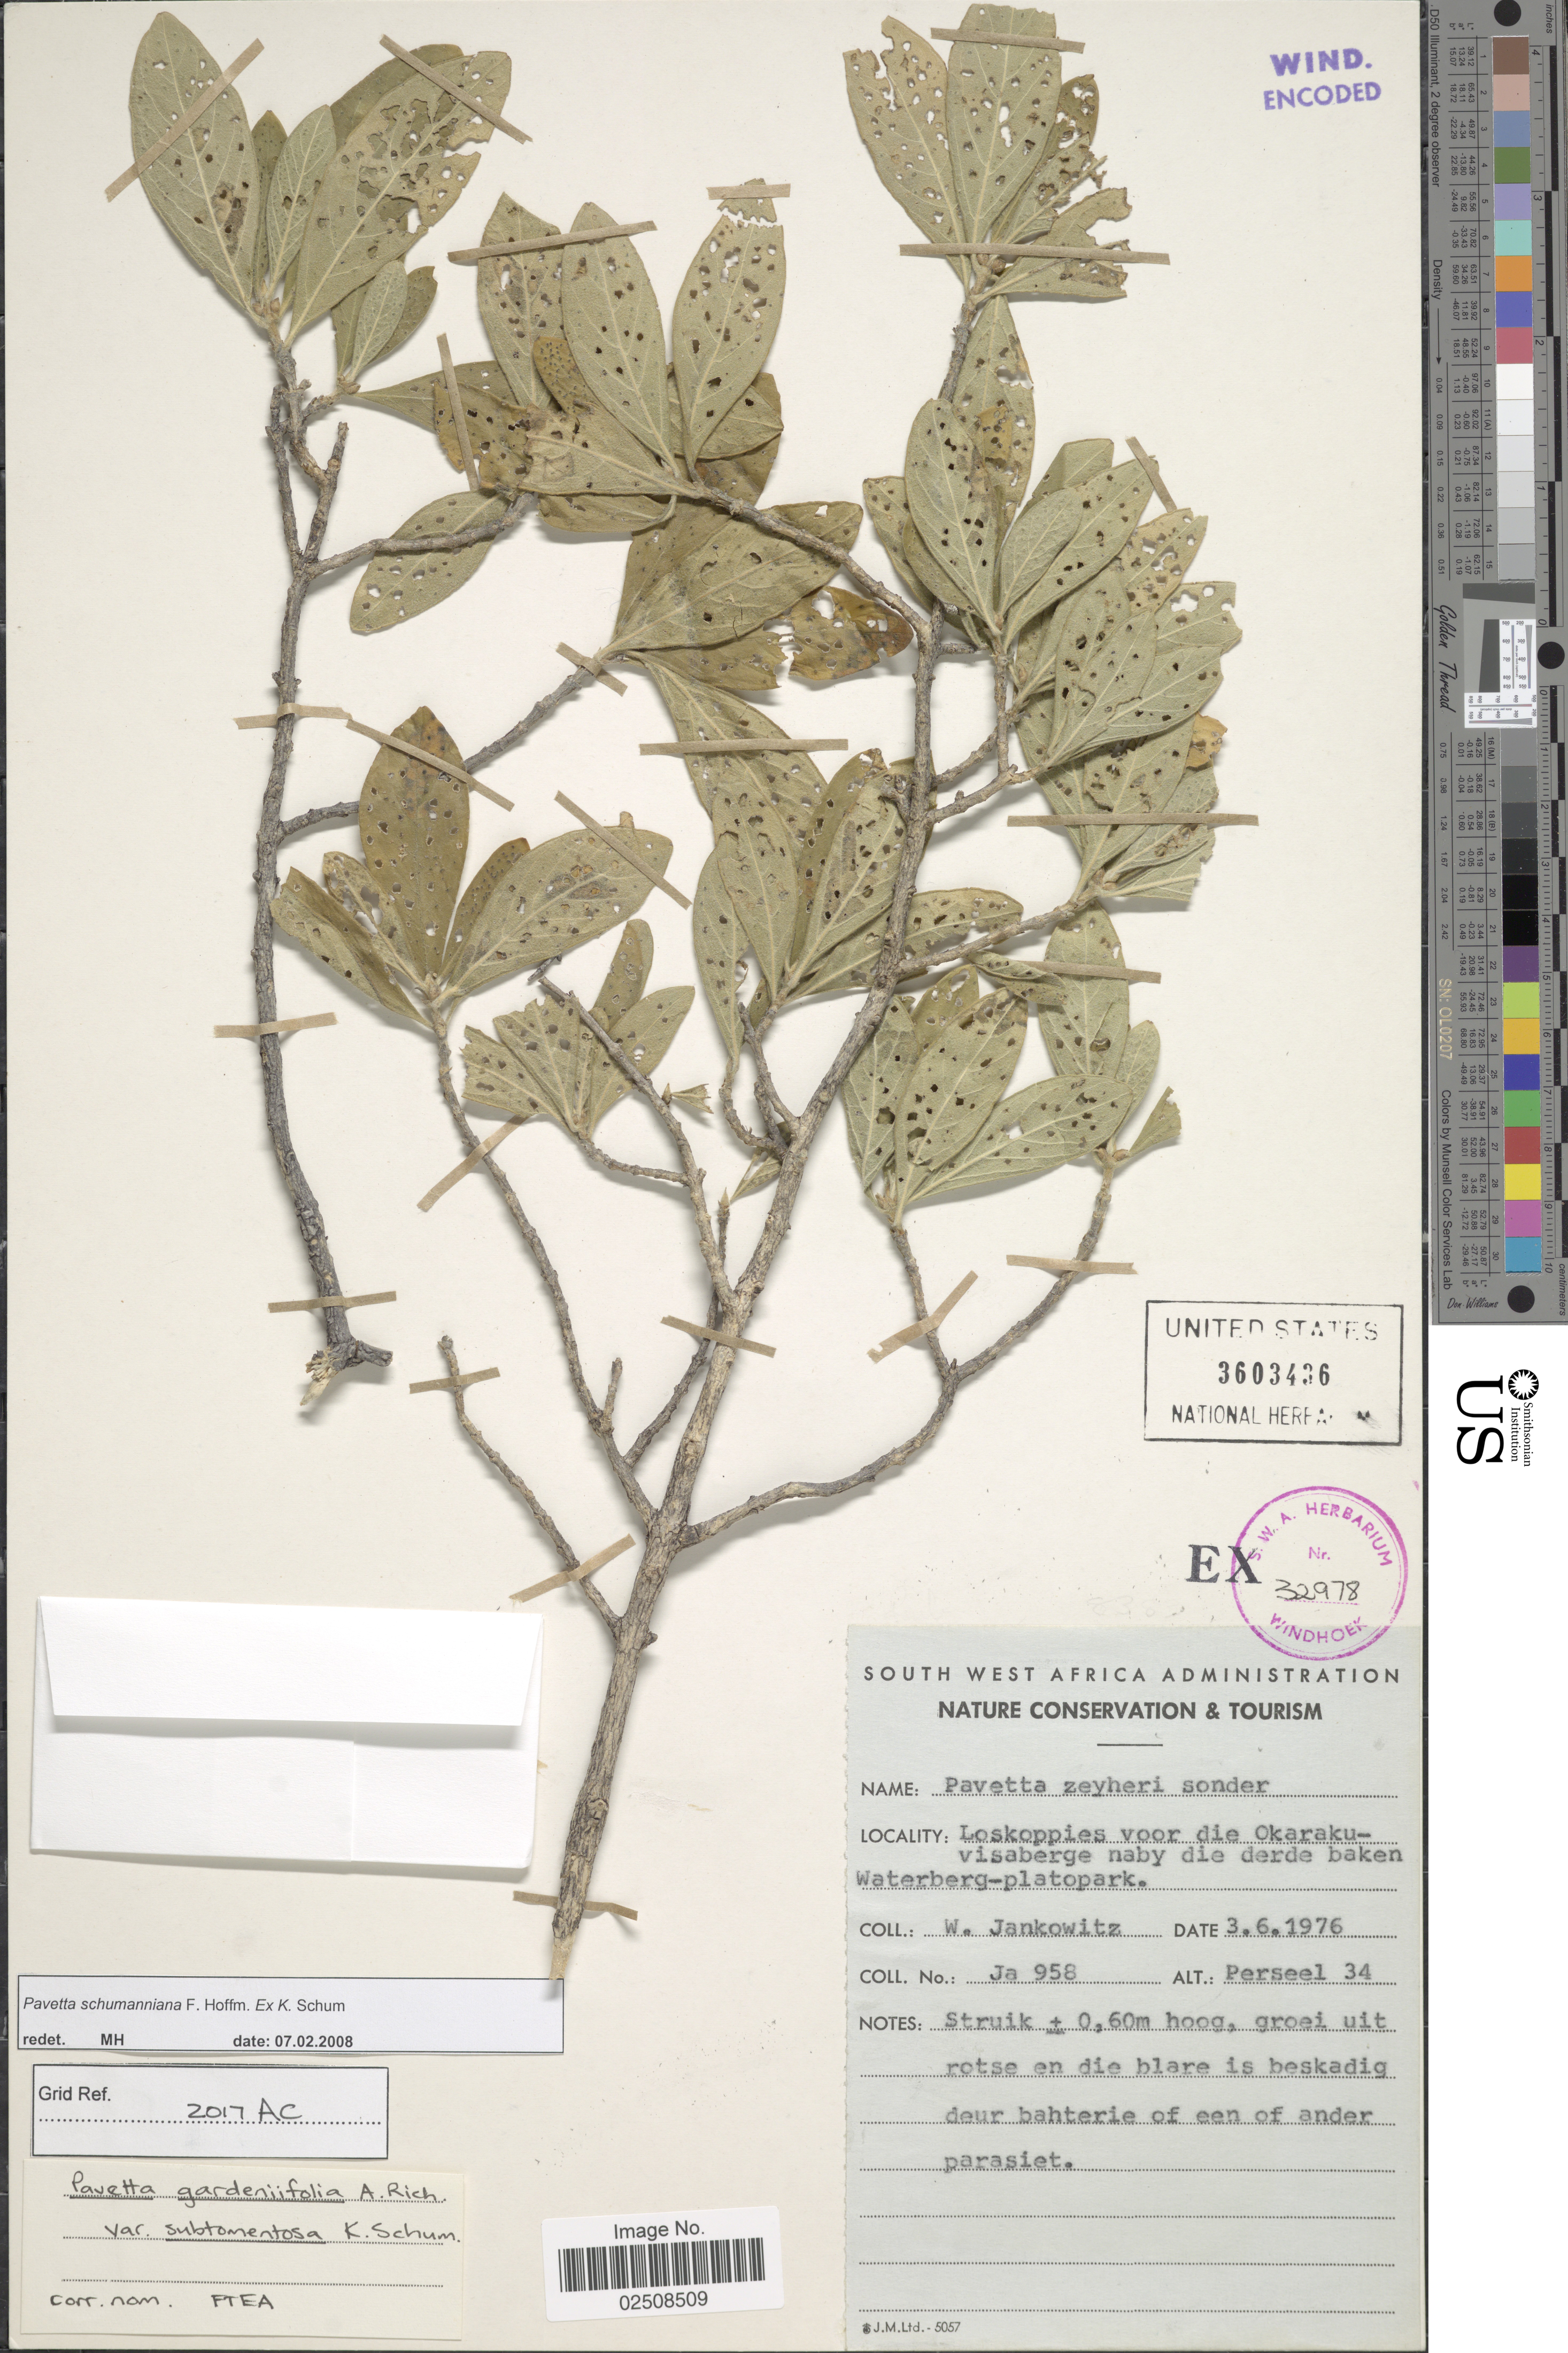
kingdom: Plantae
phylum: Tracheophyta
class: Magnoliopsida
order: Gentianales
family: Rubiaceae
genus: Pavetta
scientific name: Pavetta schumanniana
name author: K. Schum. ex F. Hoffm.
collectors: W. Jankowitz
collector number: Ja958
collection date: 1976-06-03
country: Namibia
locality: Loskoppies voor die Okarakuvisaberge naby die derde baken Waterberg-platopark. Perseel 34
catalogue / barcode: US 3603436